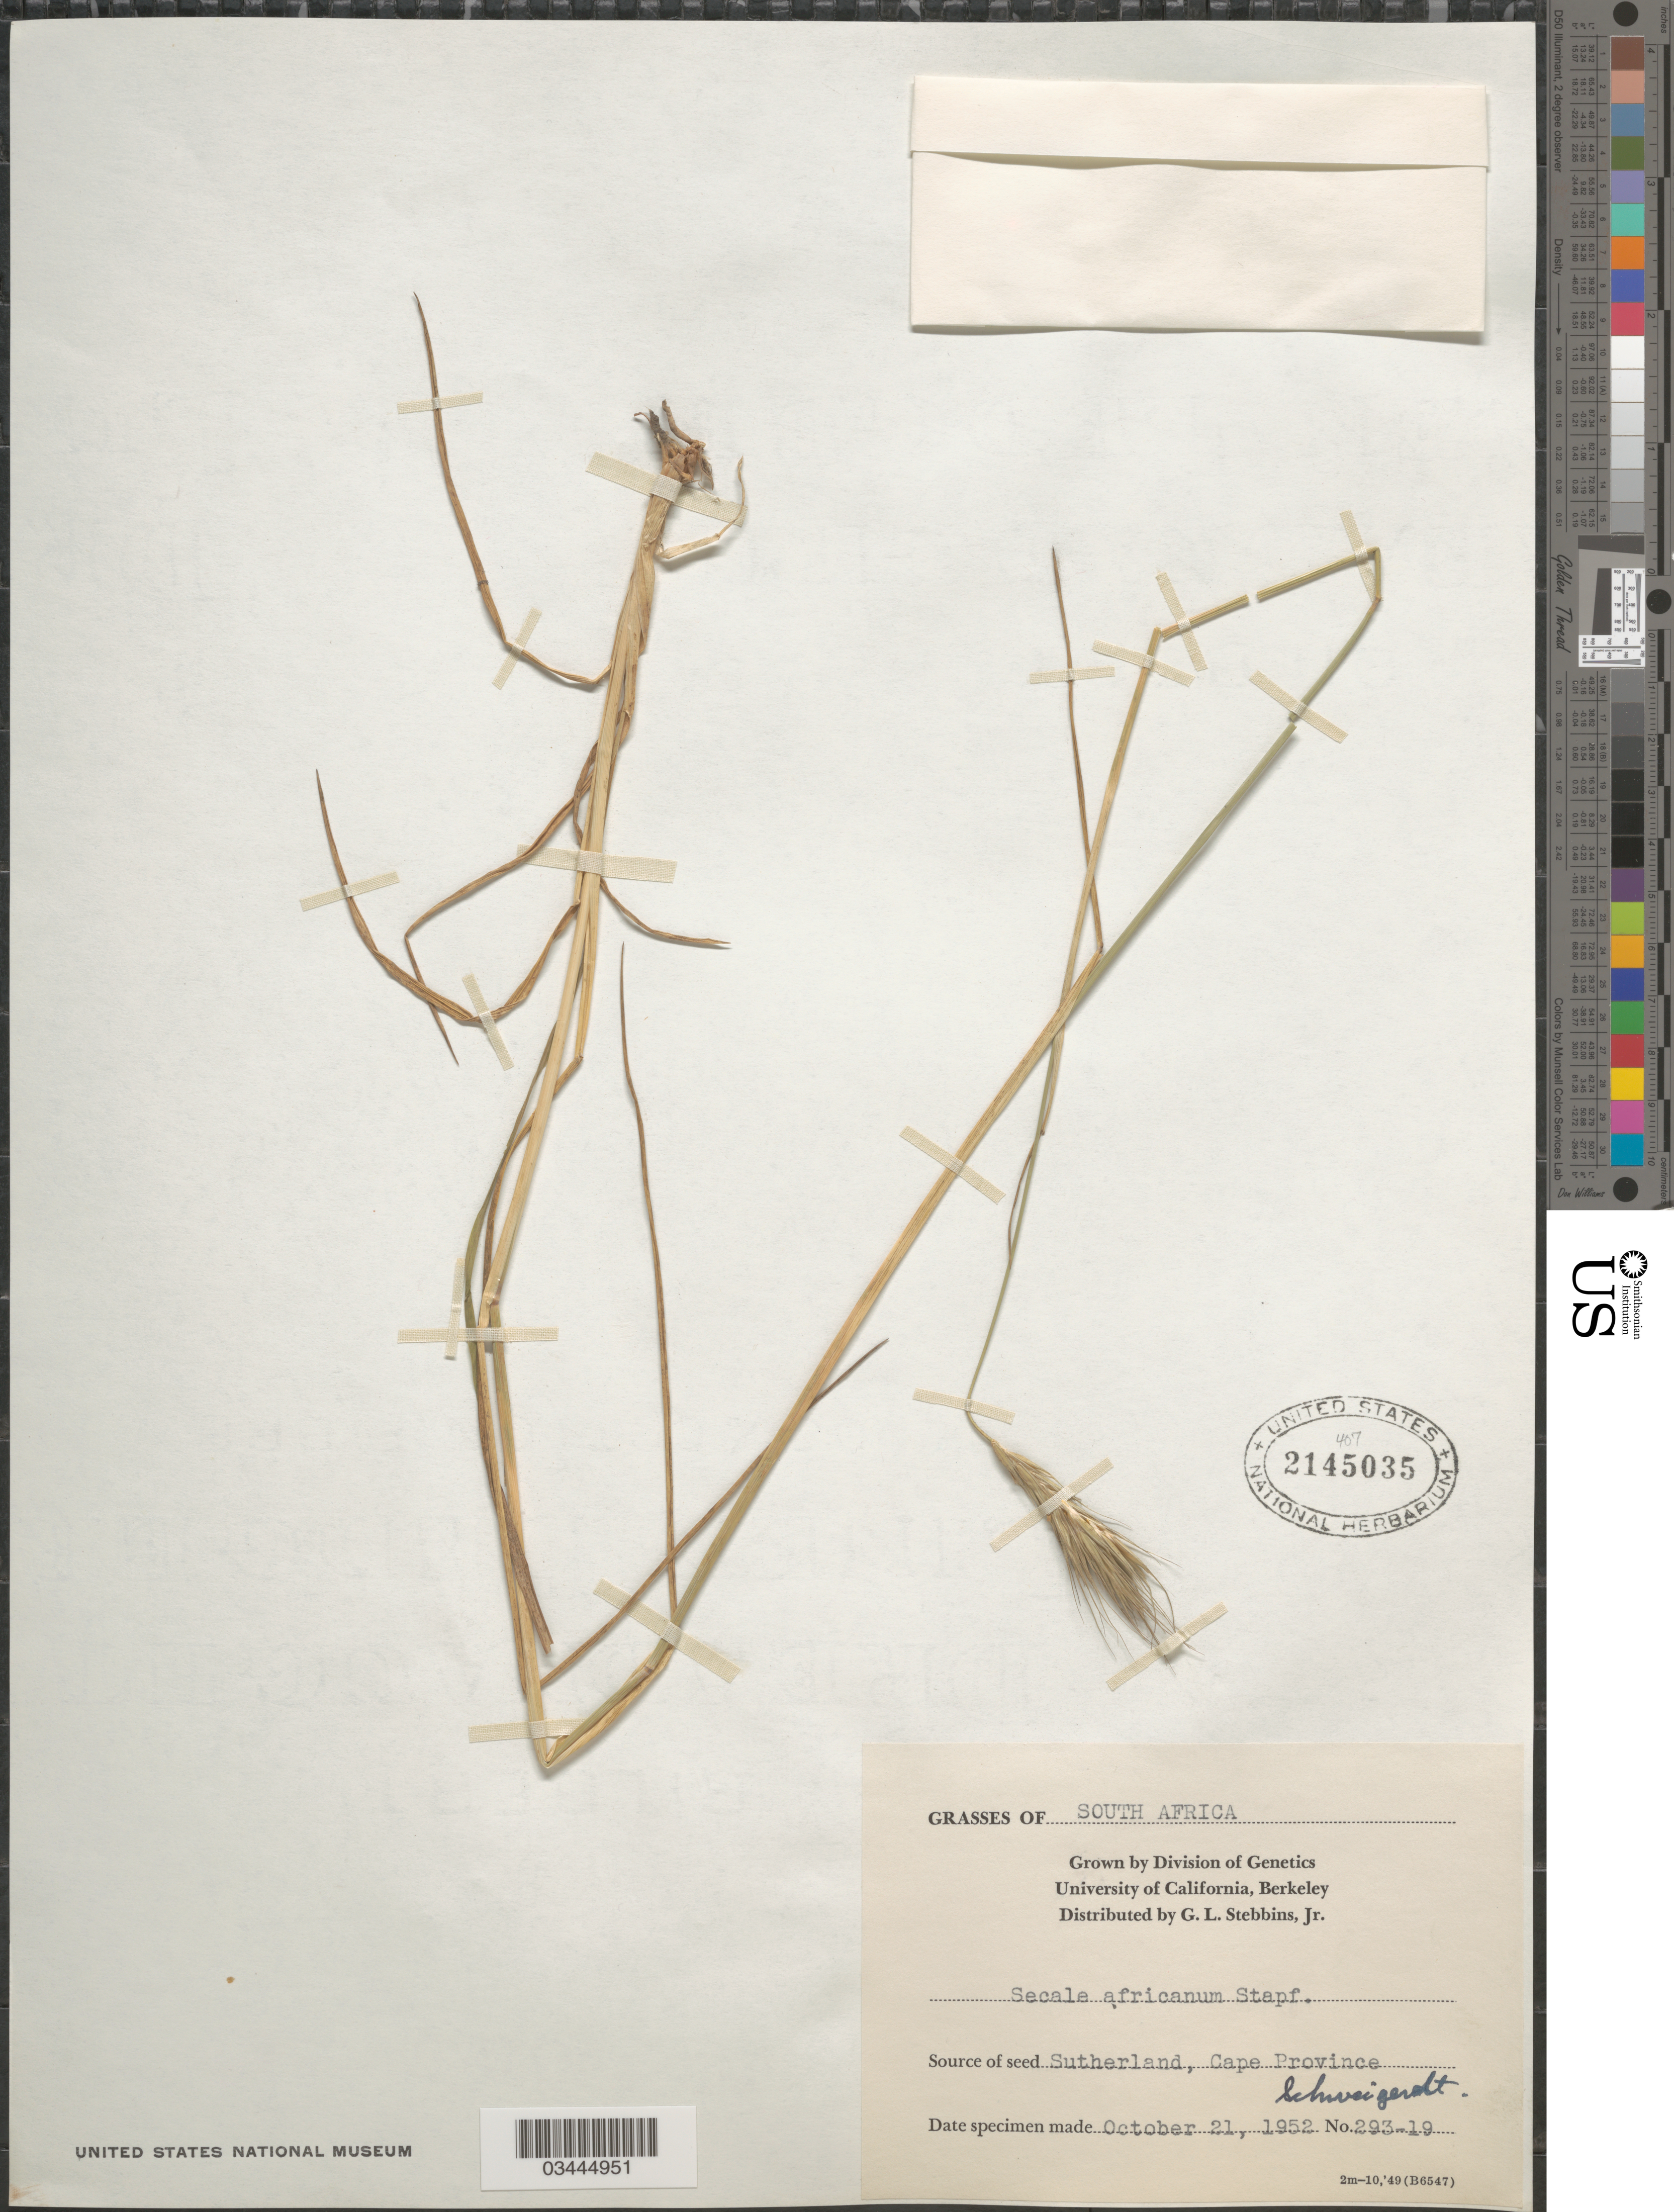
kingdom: Plantae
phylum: Tracheophyta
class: Liliopsida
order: Poales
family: Poaceae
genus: Secale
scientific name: Secale africanum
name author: Stapf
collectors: G. L. Stebbins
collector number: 293-19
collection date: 1952-10-21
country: United States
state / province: California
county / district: Alameda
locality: Division of Genetics. University of California, Berkeley.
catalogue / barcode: US 2145035